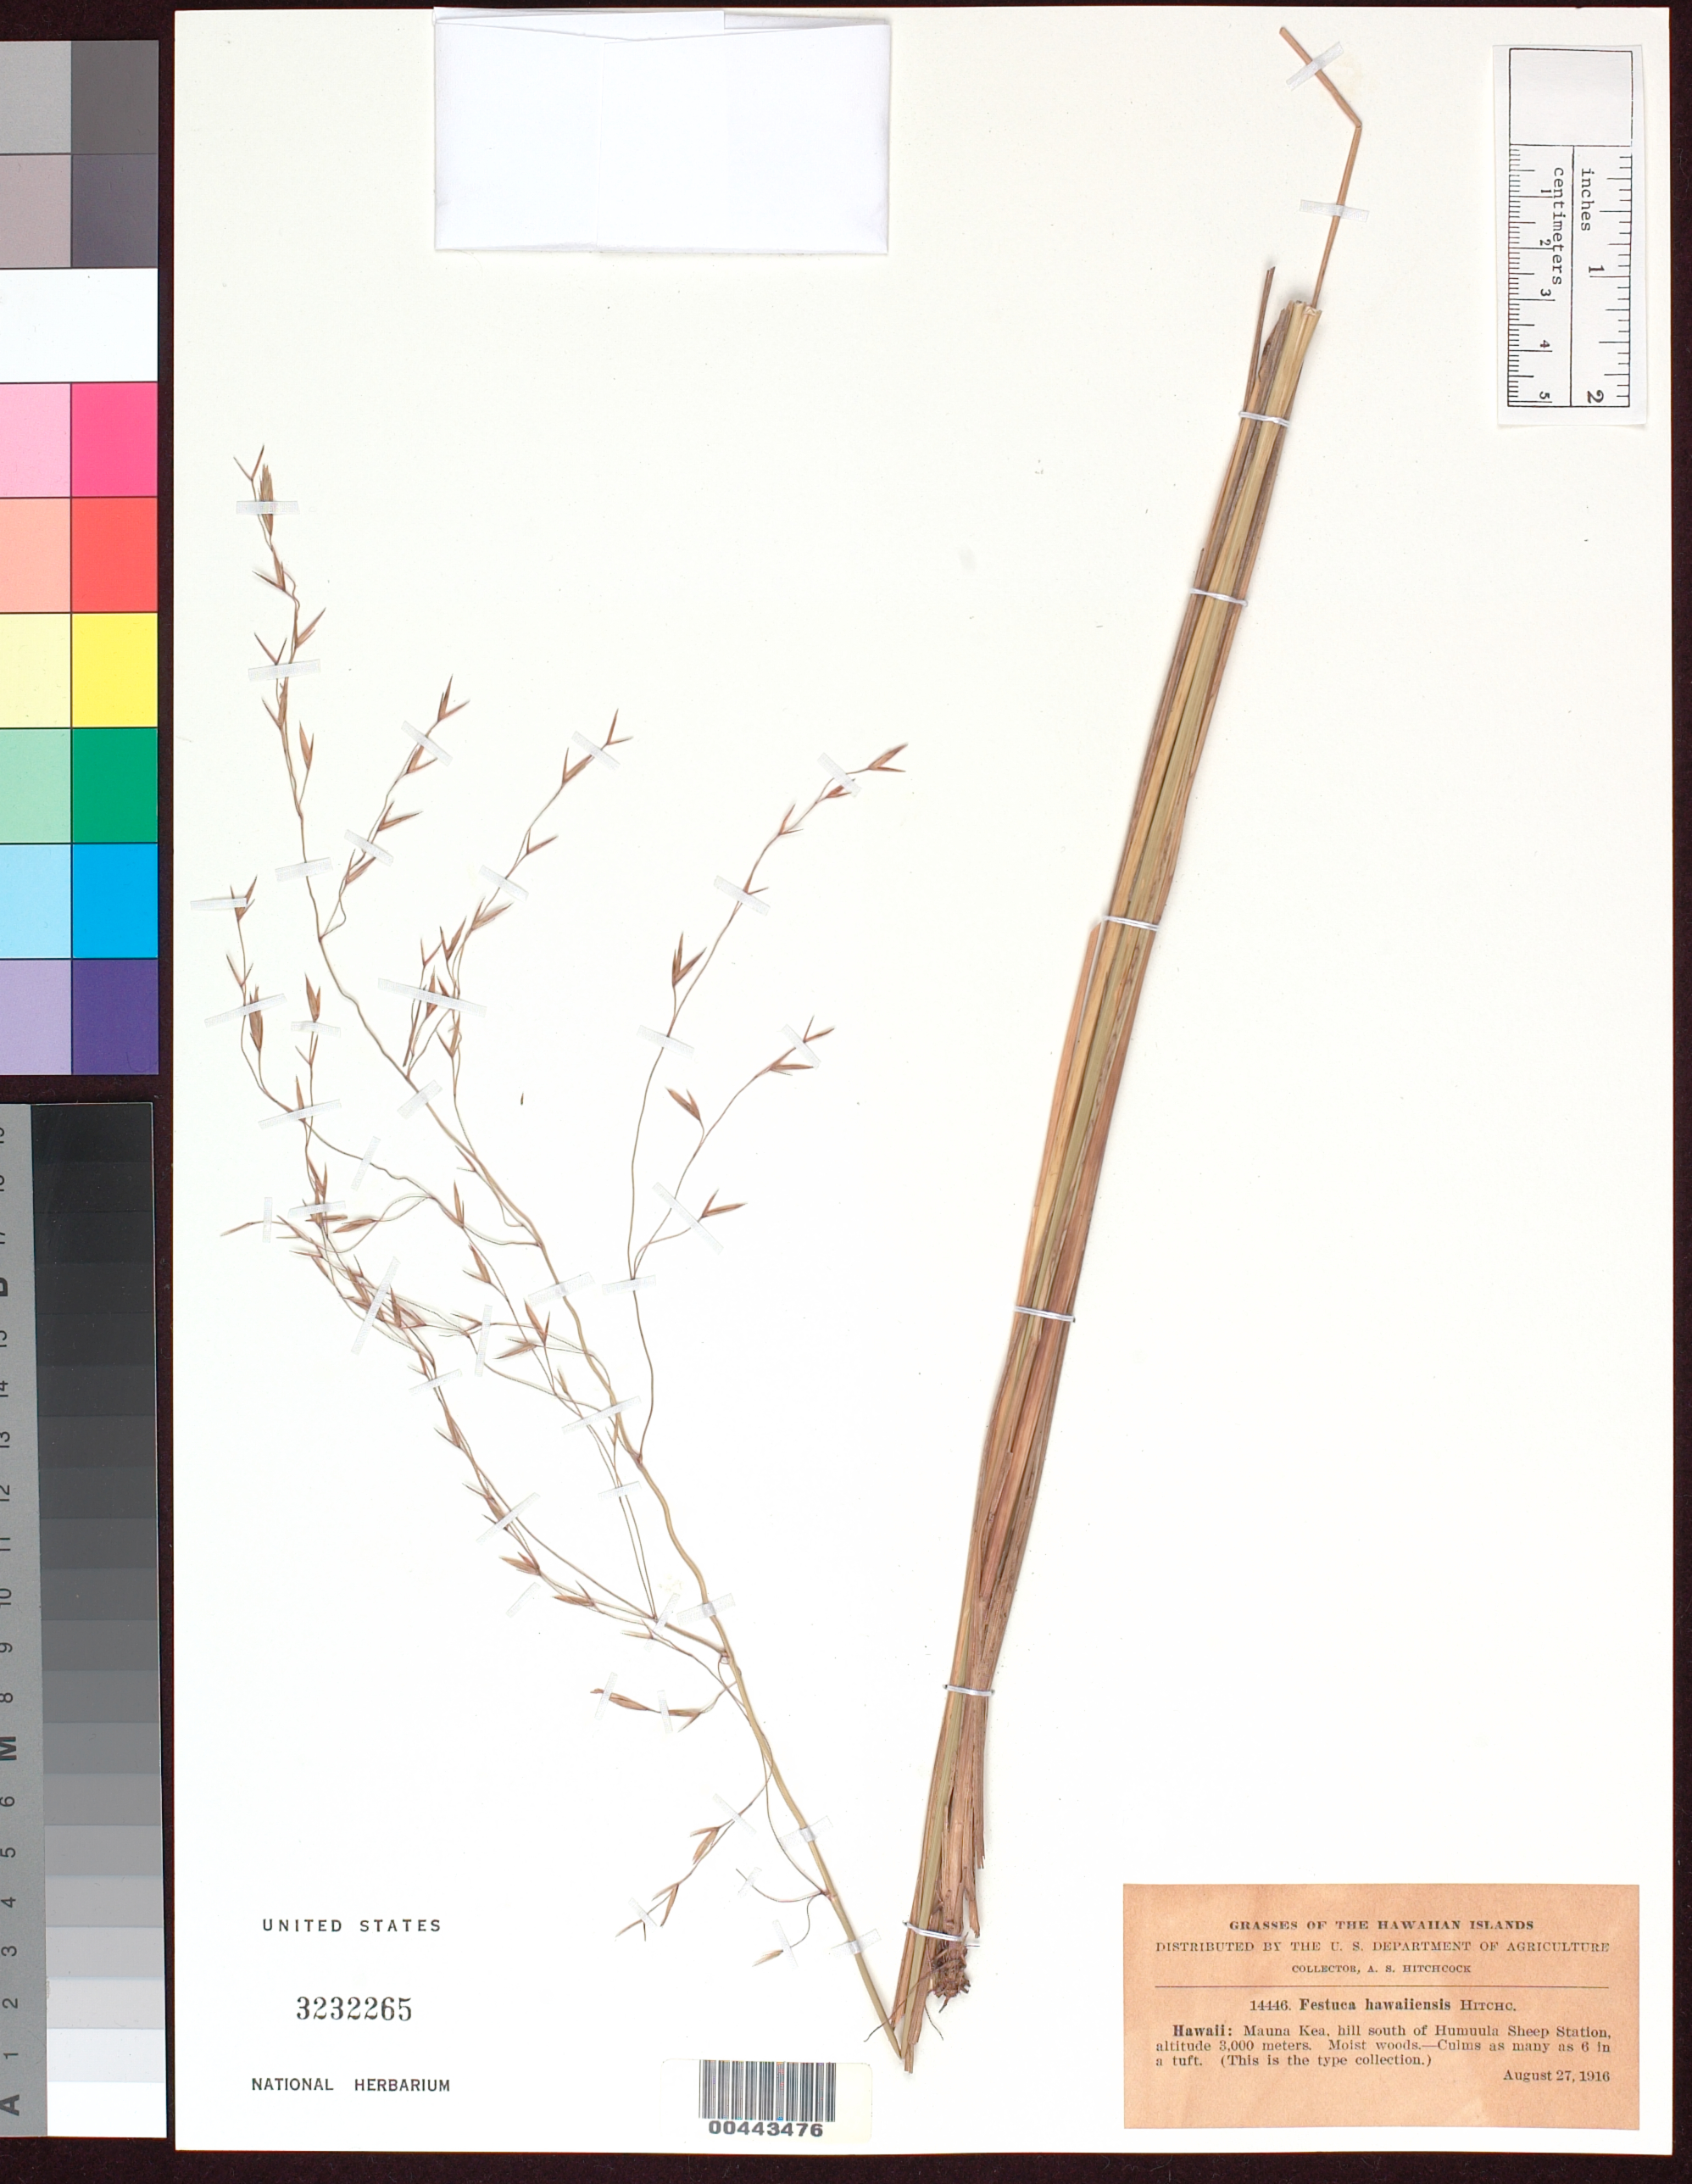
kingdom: Plantae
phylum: Tracheophyta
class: Liliopsida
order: Poales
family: Poaceae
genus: Festuca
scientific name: Festuca hawaiiensis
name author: Hitchc.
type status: Isotype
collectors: A. S. Hitchcock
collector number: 14446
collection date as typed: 27 Aug 1916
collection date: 1916-08-27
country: United States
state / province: Hawaii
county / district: Hawaii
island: Hawaii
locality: Mauna Kea, hill south of Humuula Sheep Station.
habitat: Moist woods.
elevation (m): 3000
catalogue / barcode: US 3232265